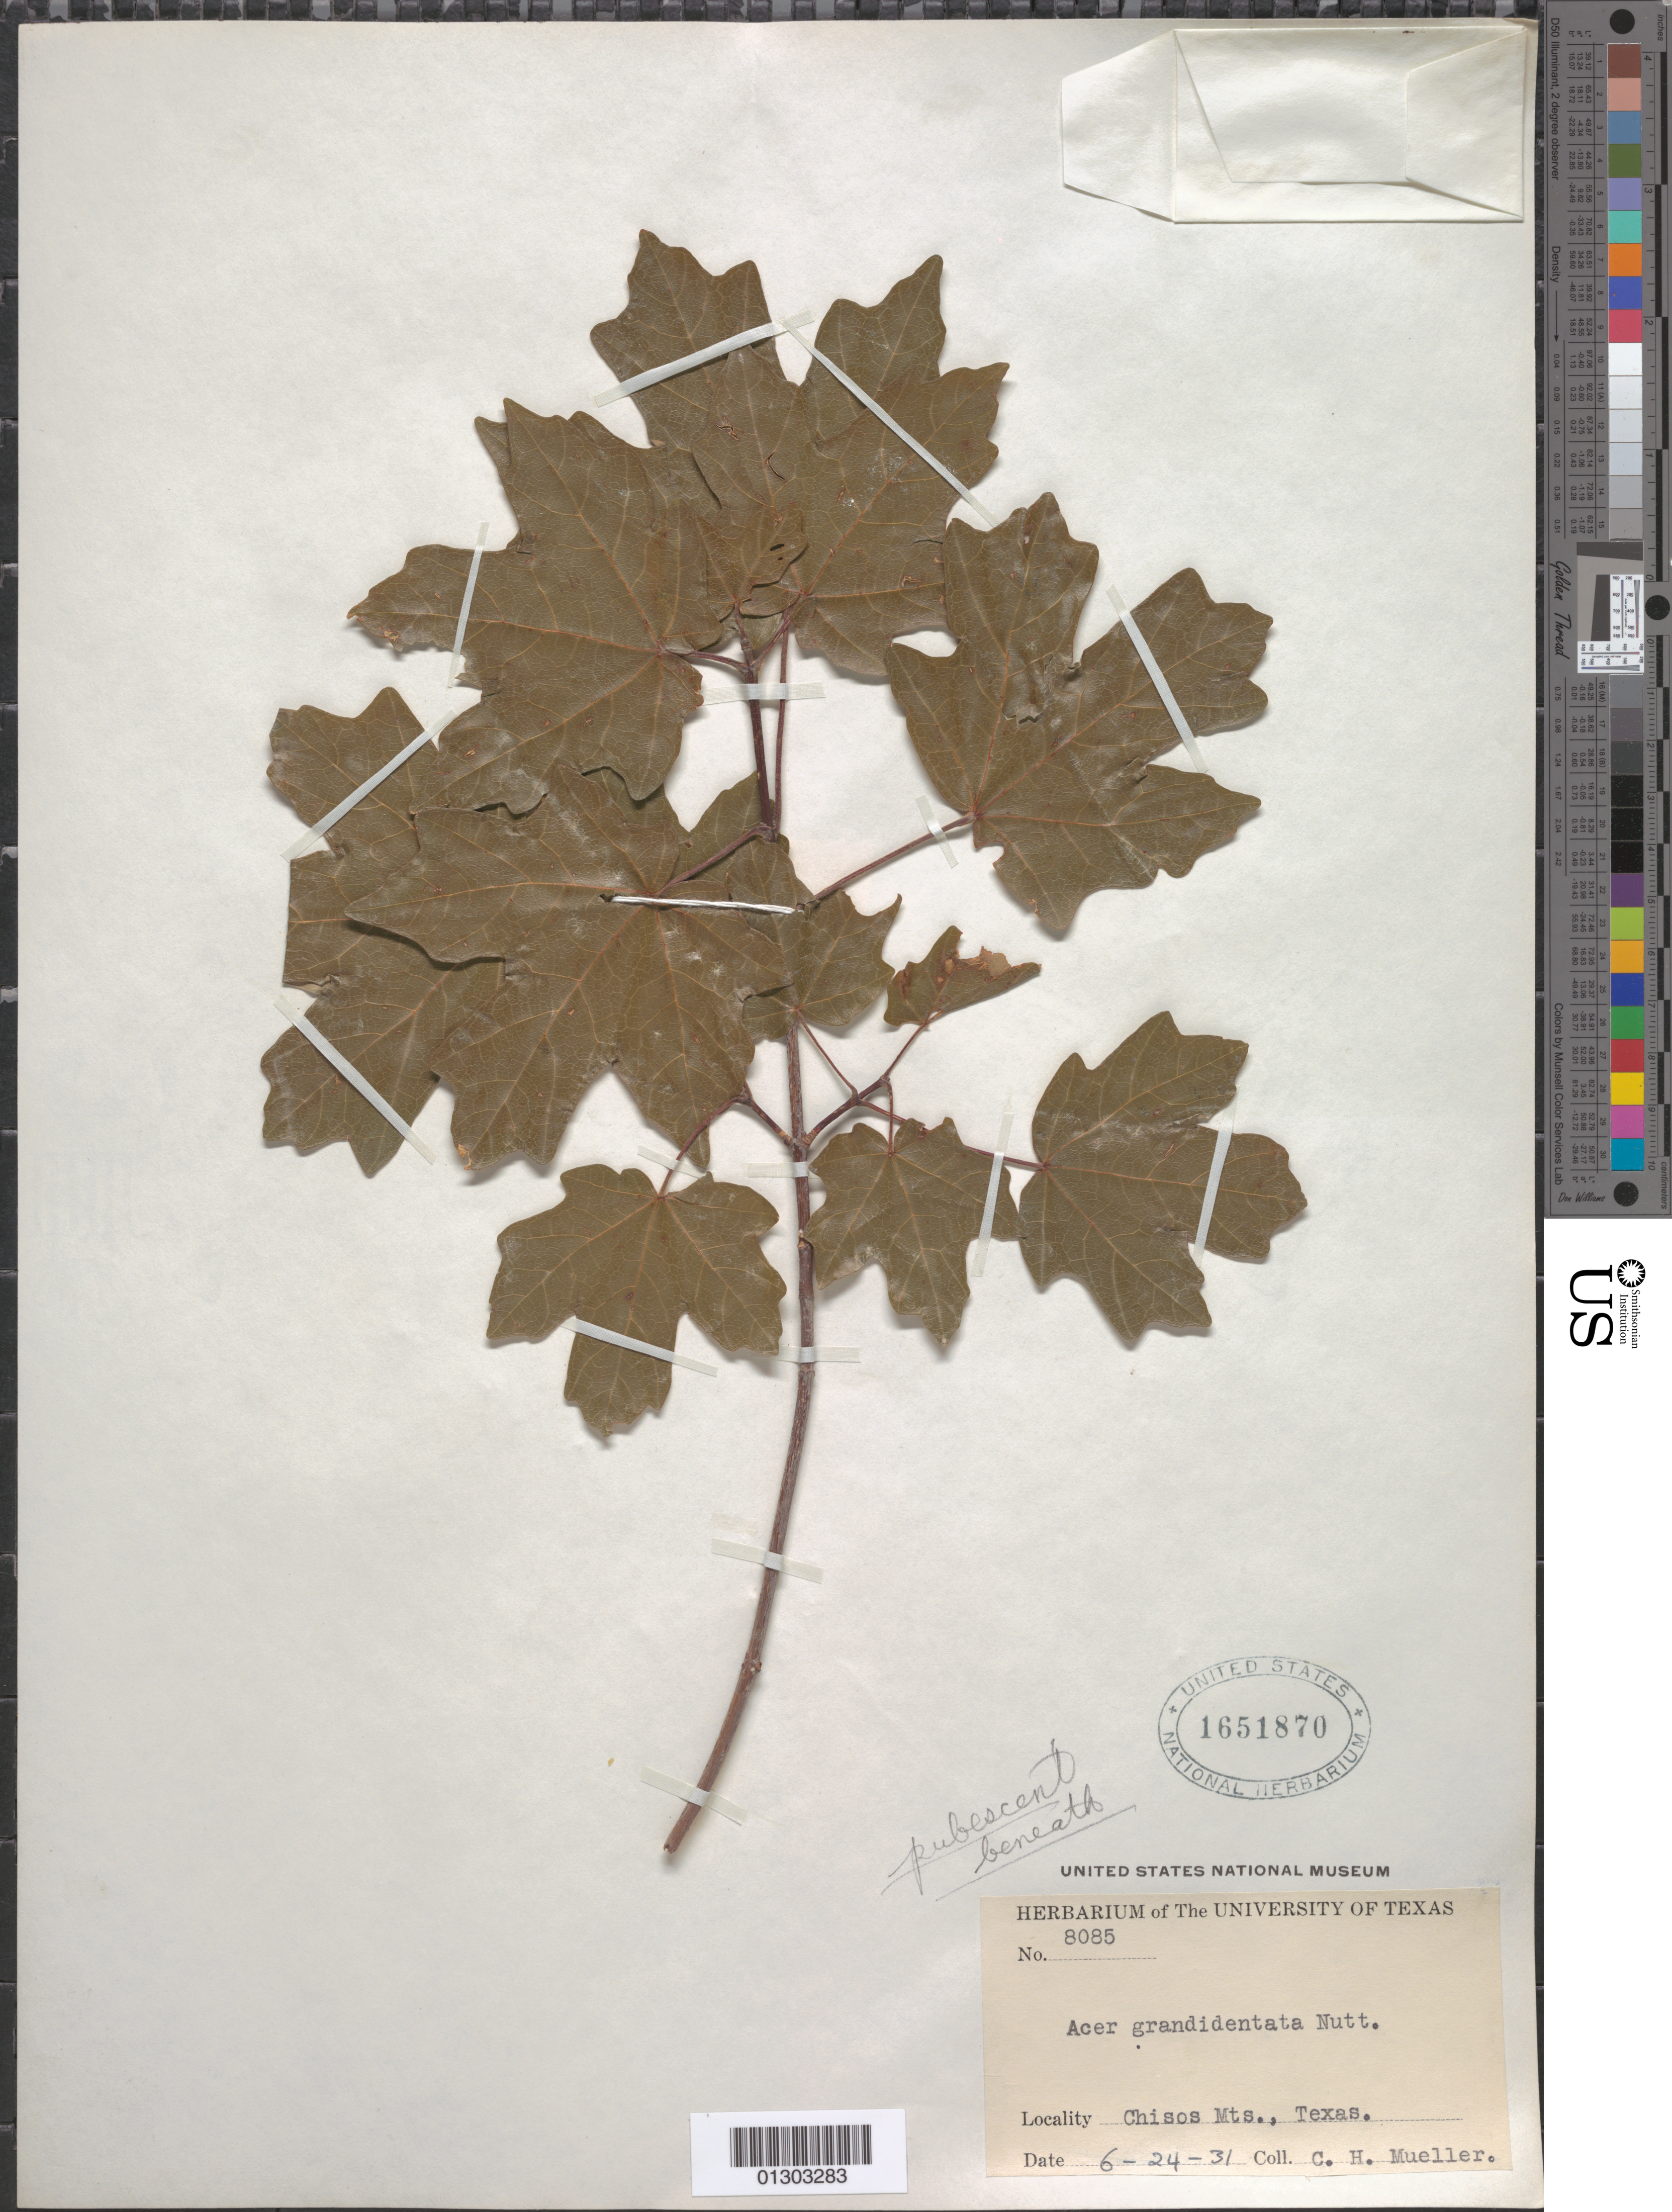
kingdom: Plantae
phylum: Tracheophyta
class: Magnoliopsida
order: Sapindales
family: Sapindaceae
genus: Acer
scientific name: Acer grandidentatum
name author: Nutt.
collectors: C. H. Mueller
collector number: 8085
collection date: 1931-06-23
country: United States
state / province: Texas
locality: Chisos Mountains.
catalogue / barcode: US 1651870